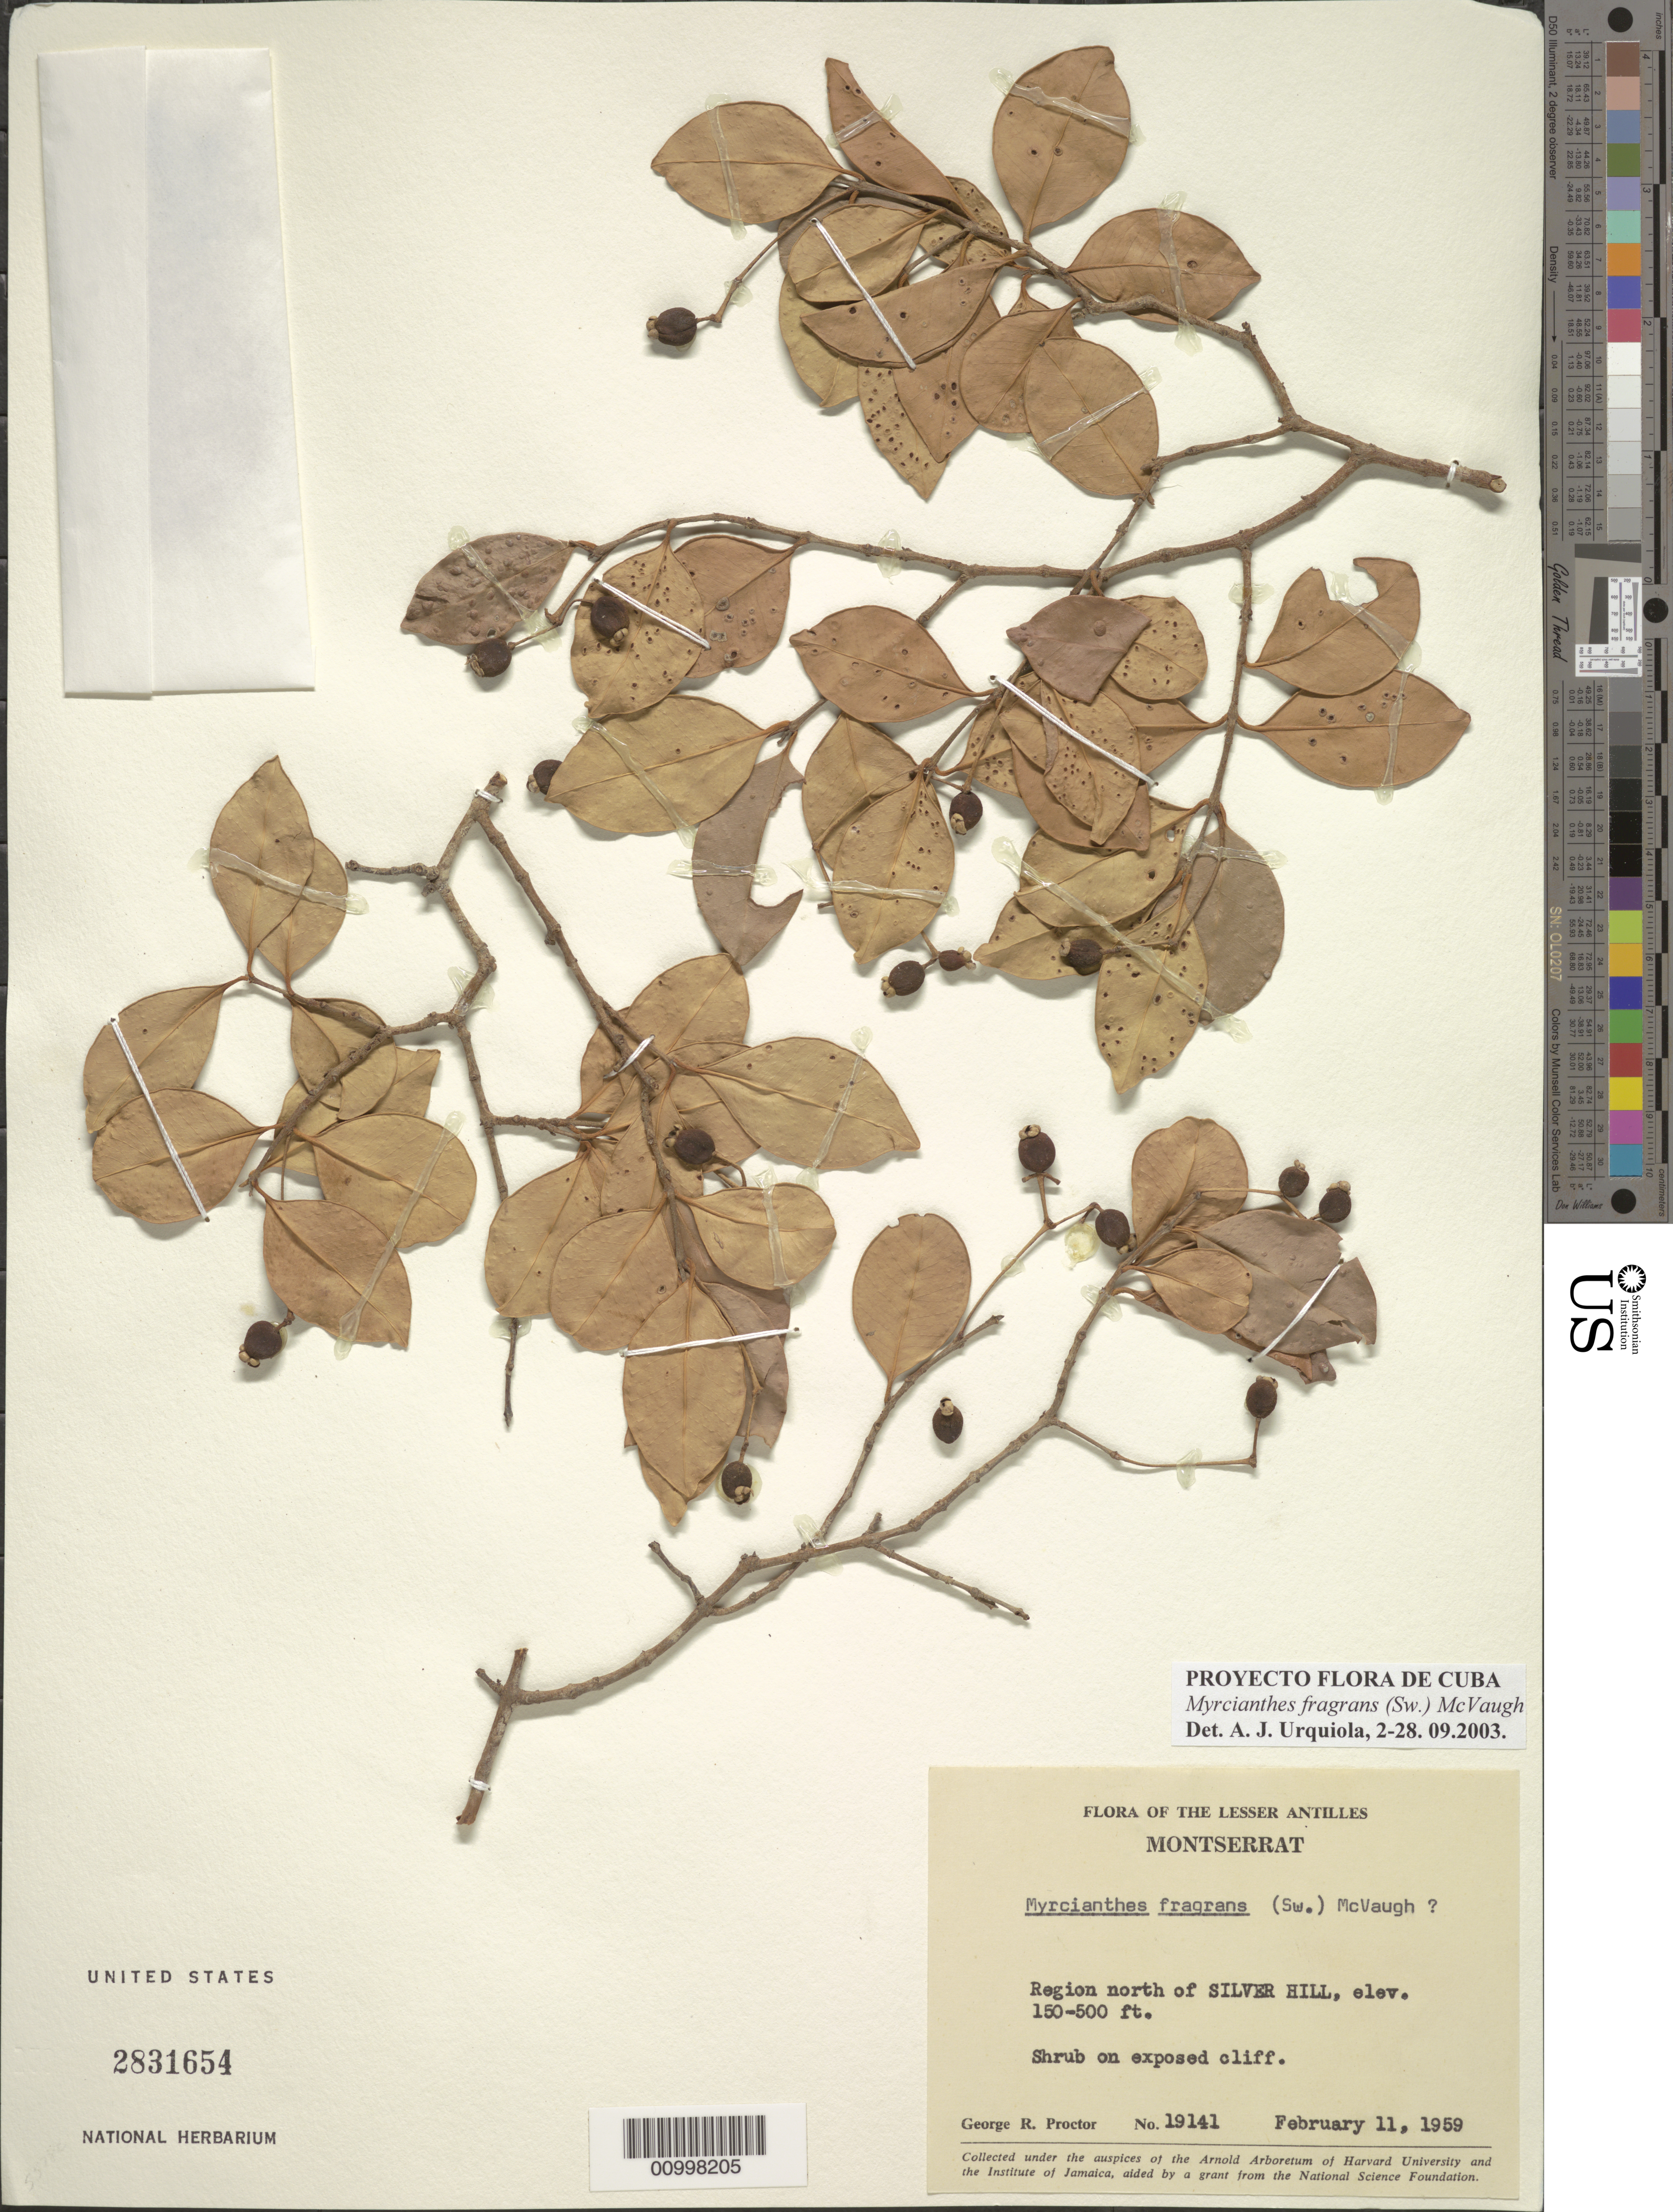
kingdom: Plantae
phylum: Tracheophyta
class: Magnoliopsida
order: Myrtales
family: Myrtaceae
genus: Myrcianthes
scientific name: Myrcianthes fragrans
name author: (Sw.) McVaugh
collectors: G. R. Proctor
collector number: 19141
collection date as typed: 11 Feb 1959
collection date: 1959-02-11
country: Montserrat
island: Montserrat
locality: Region north of Silver Hill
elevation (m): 46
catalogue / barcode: US 2831654